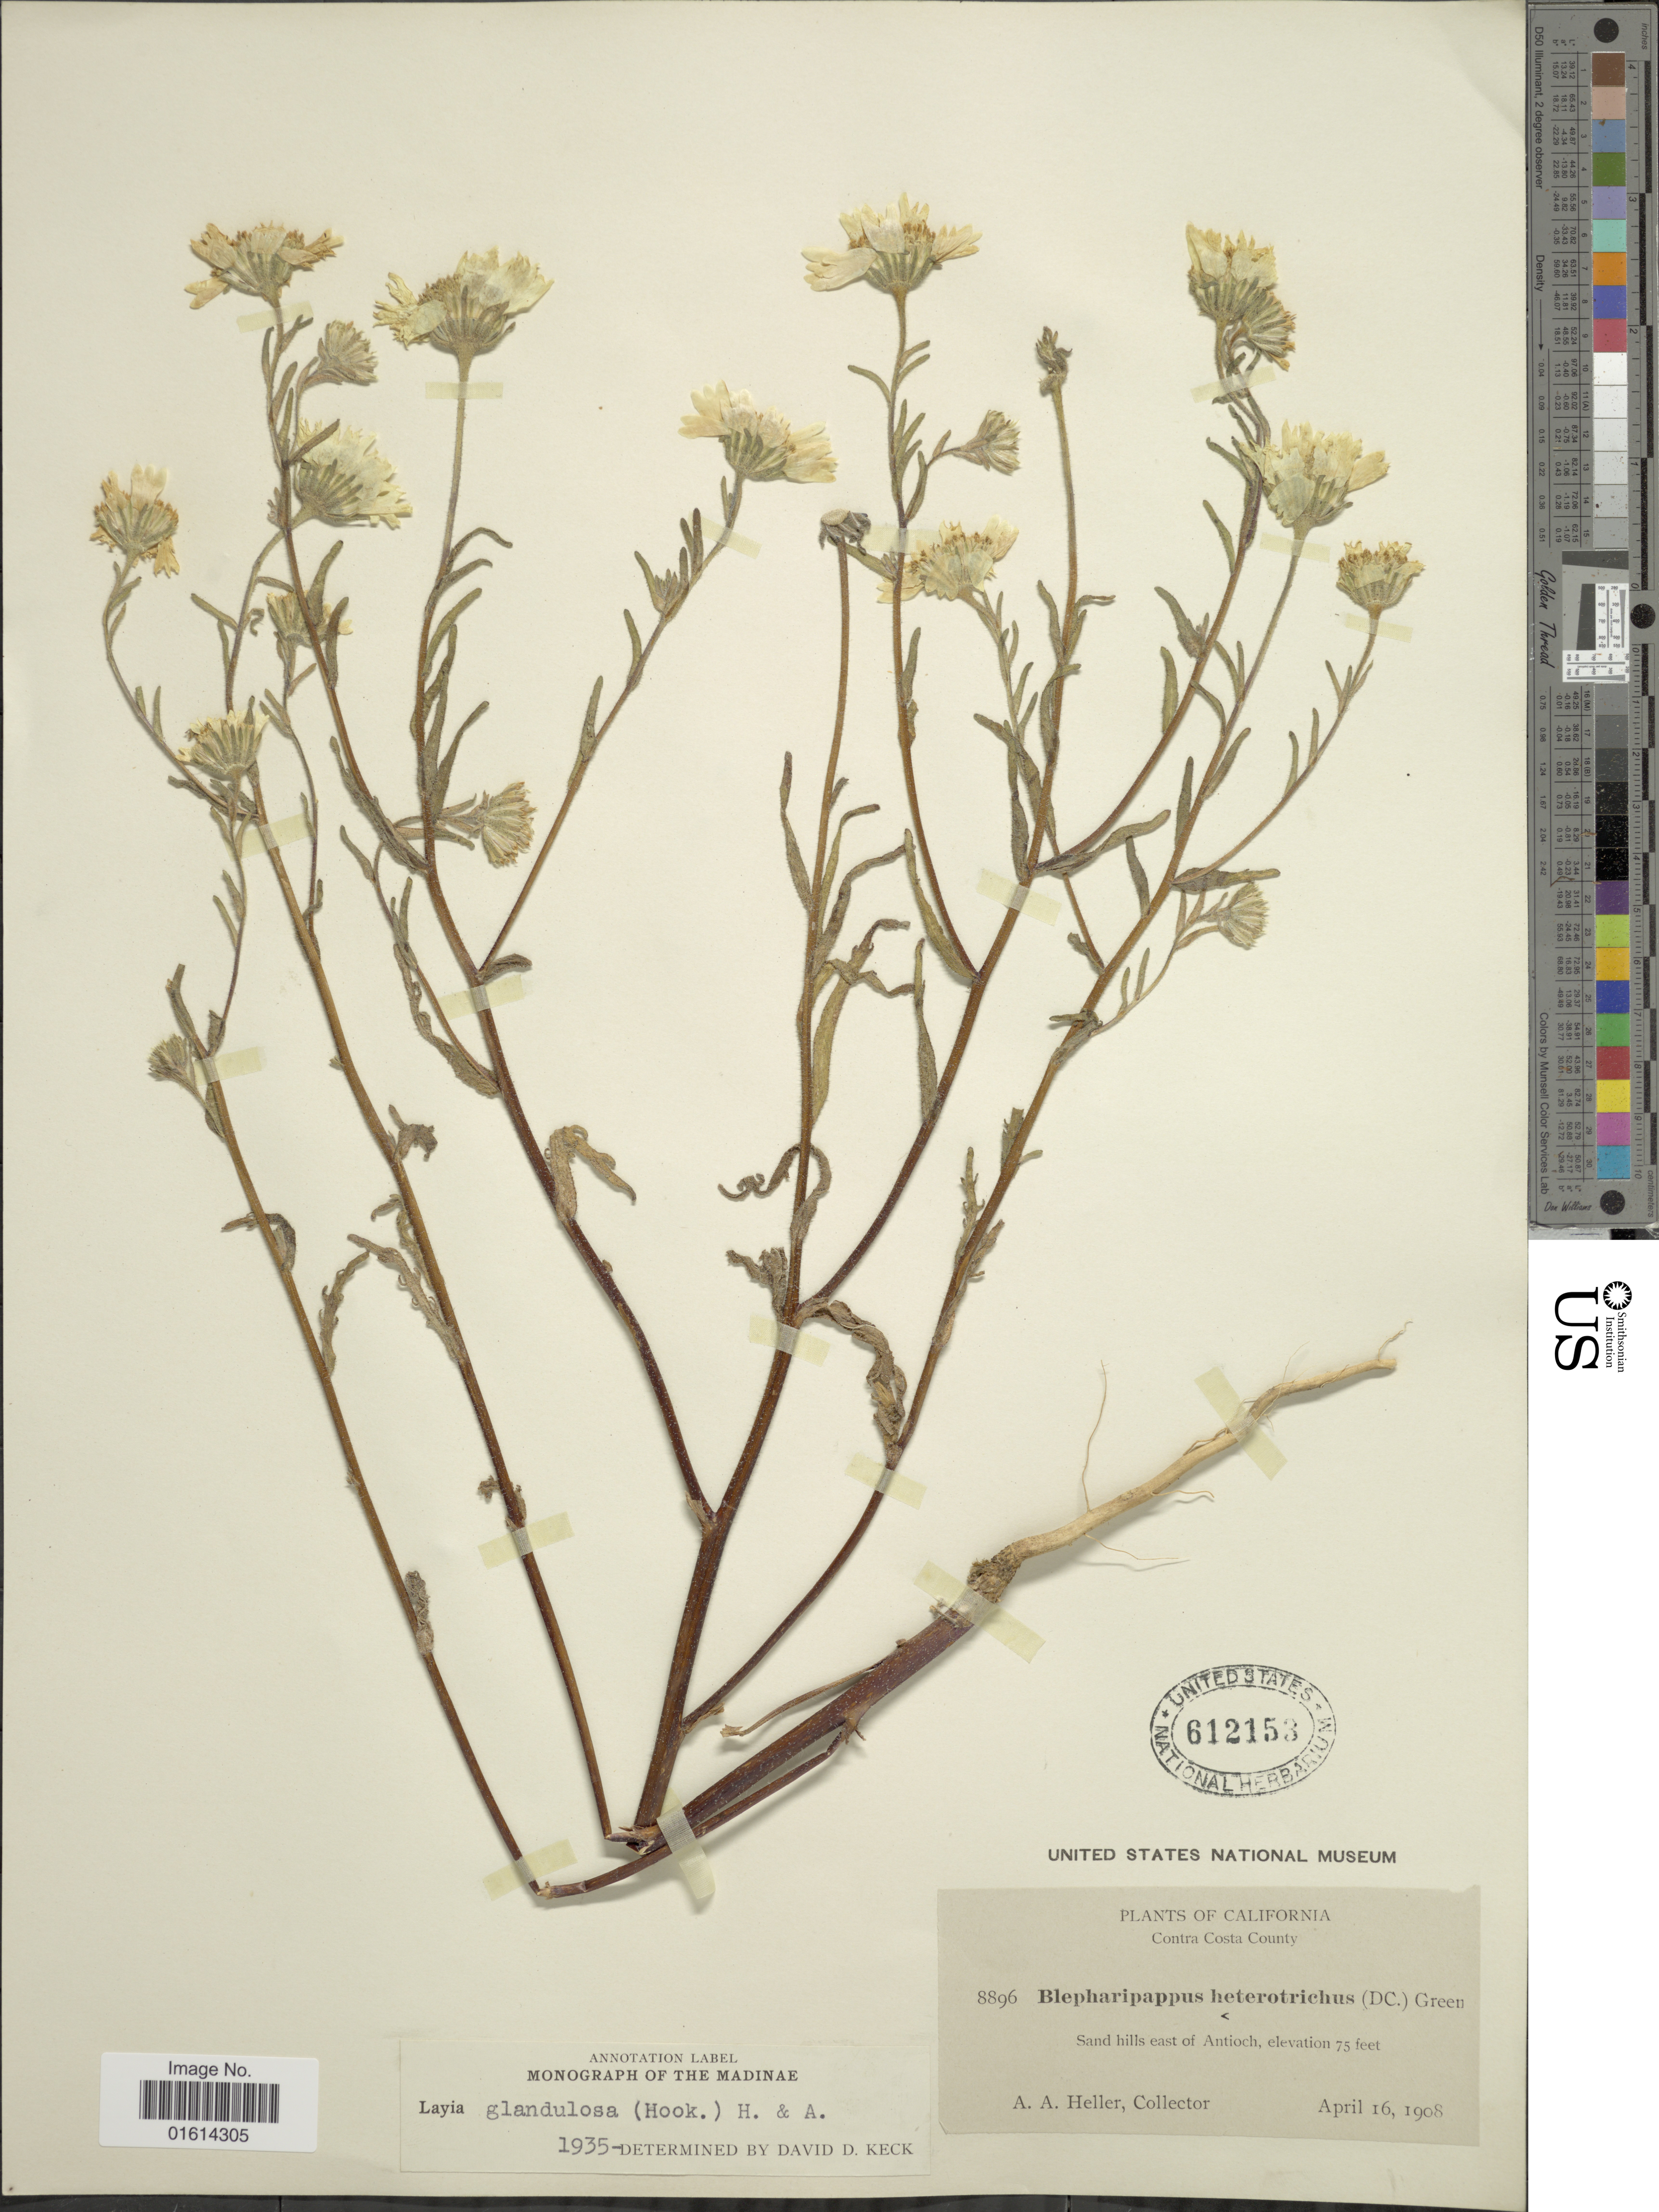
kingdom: Plantae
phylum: Tracheophyta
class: Magnoliopsida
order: Asterales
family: Asteraceae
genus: Layia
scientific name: Layia glandulosa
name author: Hook. & Arn.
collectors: A. A. Heller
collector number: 8896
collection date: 1908-04-16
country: United States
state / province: California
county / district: Contra Costa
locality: Contra Costa County, east of Antioch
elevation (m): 23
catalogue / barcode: US 612153